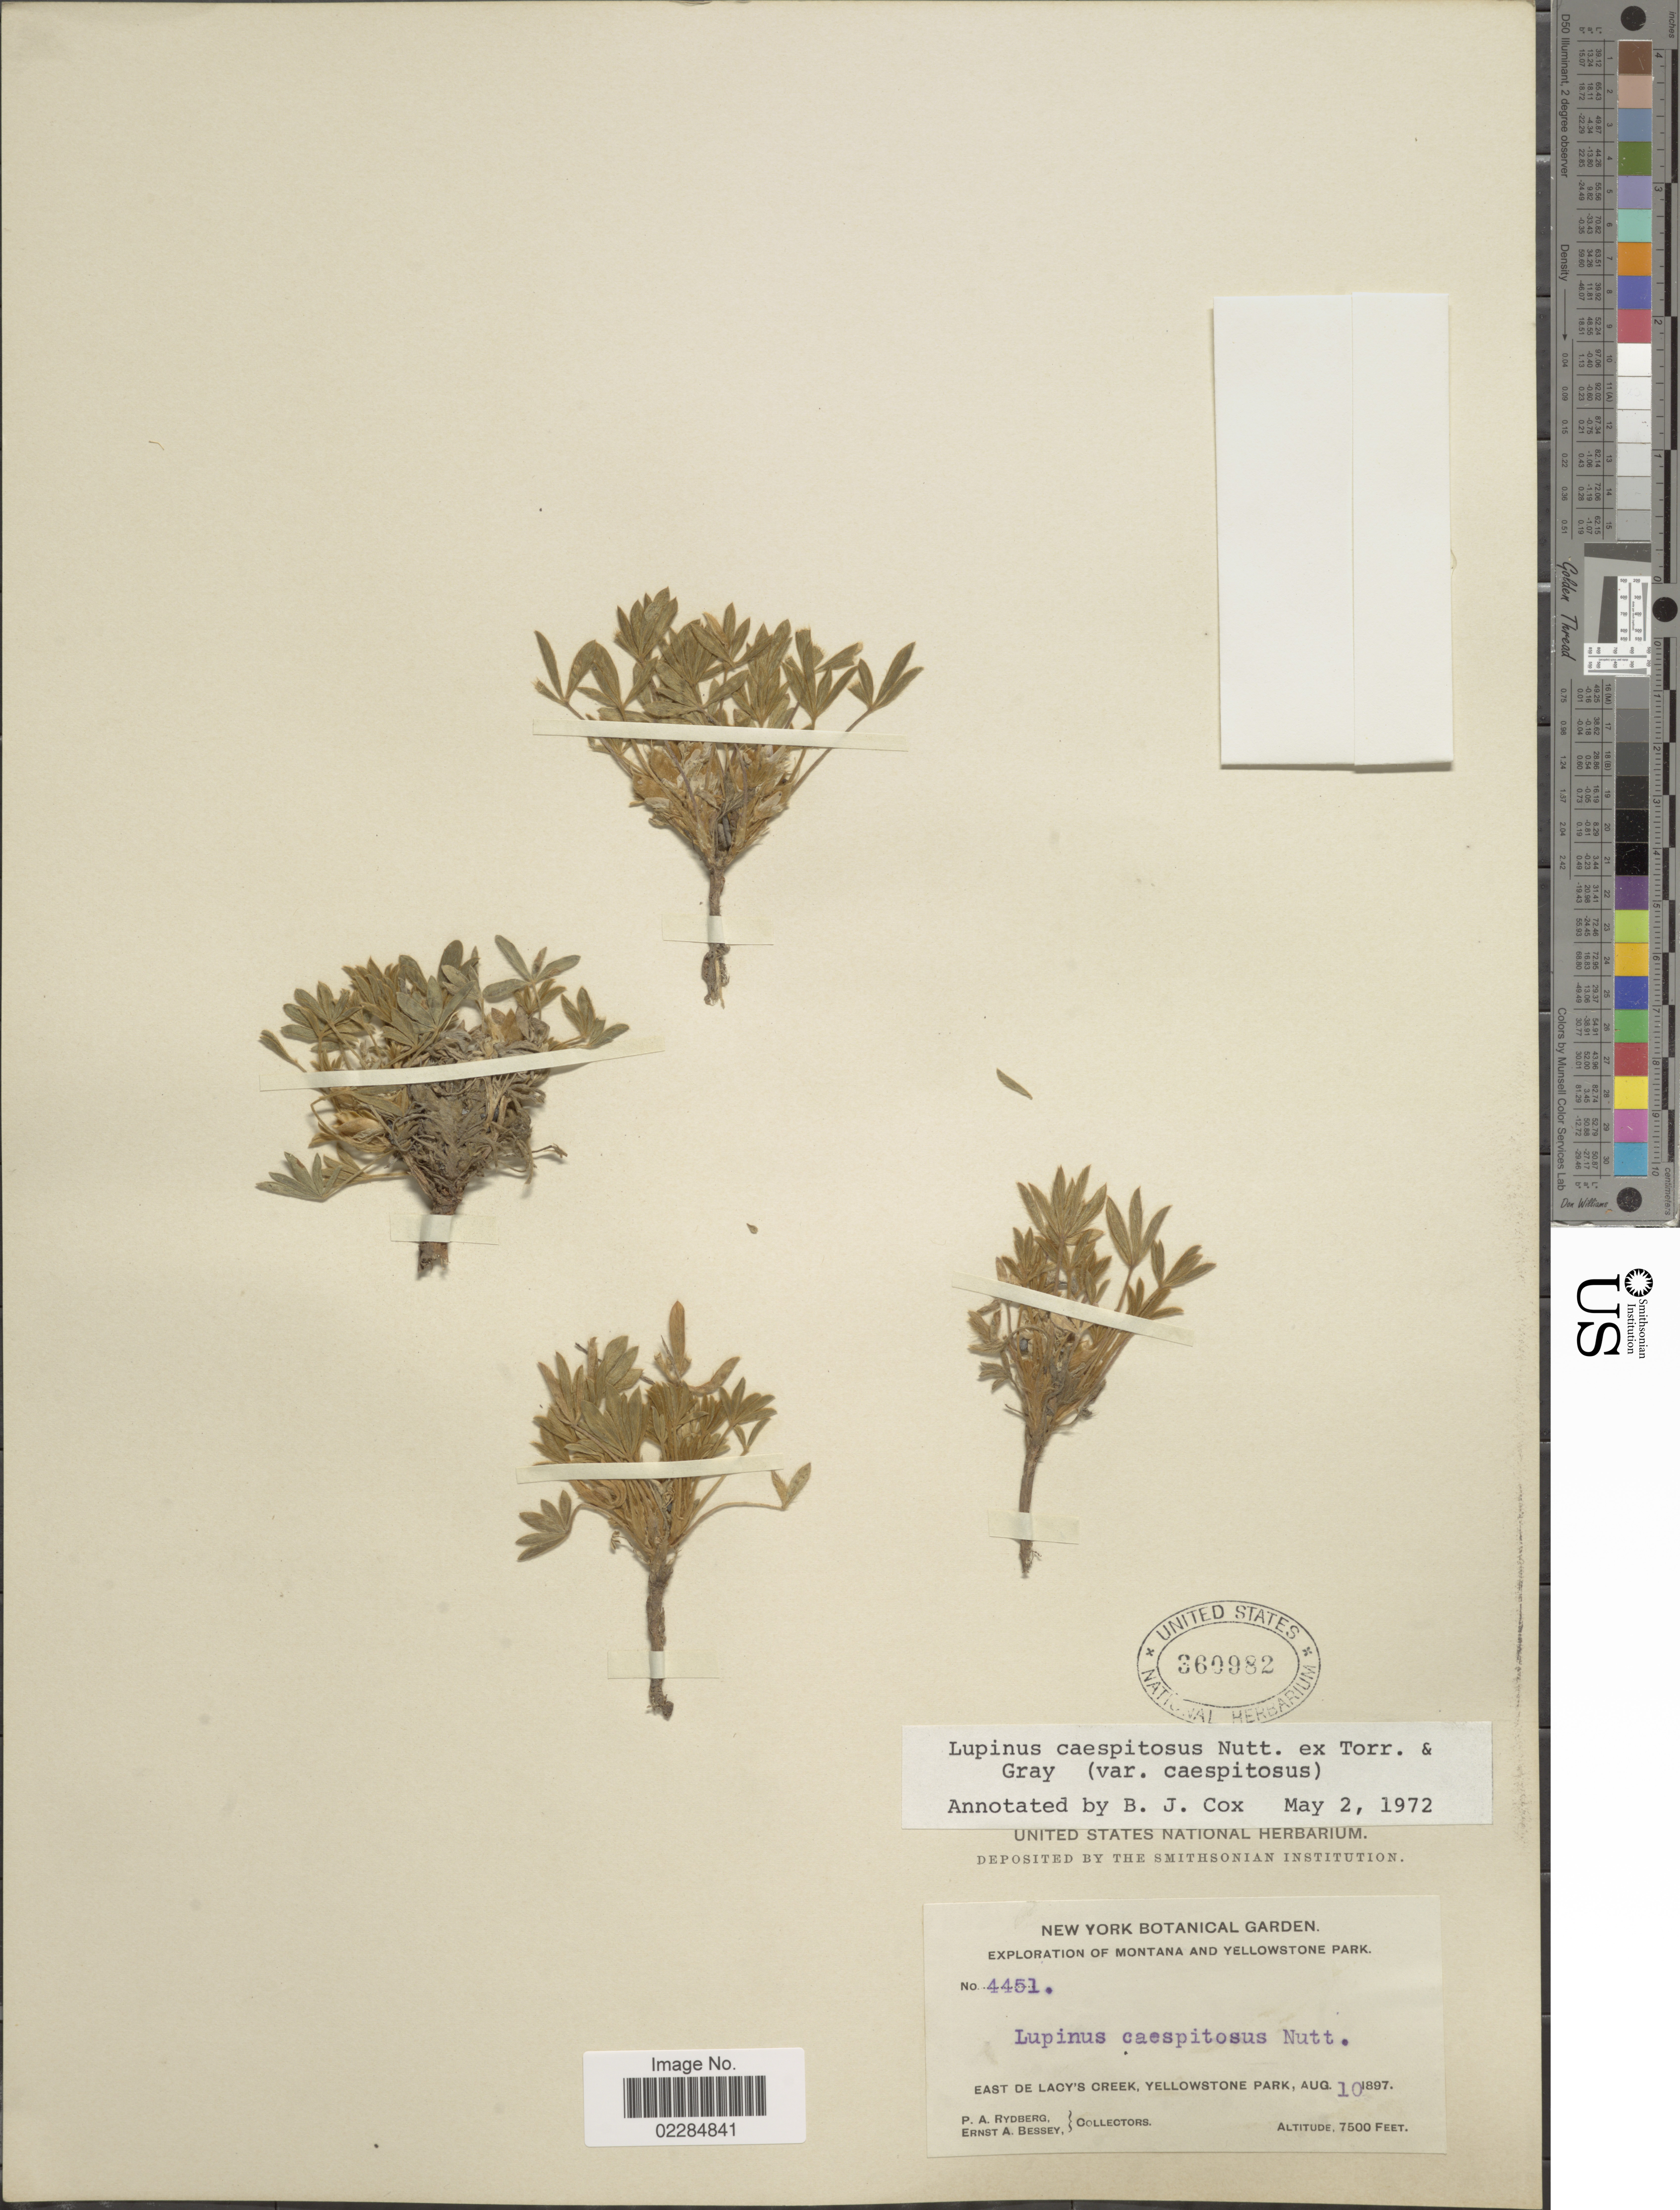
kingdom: Plantae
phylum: Tracheophyta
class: Magnoliopsida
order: Fabales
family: Fabaceae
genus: Lupinus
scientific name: Lupinus caespitosus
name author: Nutt.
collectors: P. A. Rydberg & E. A. Bessey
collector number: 4451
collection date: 1897-08-10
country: United States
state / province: Wyoming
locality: Montana and Yellowstone Park. East de Lacy's Creek, Yellowstone Park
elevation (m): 2286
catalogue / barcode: US 360982